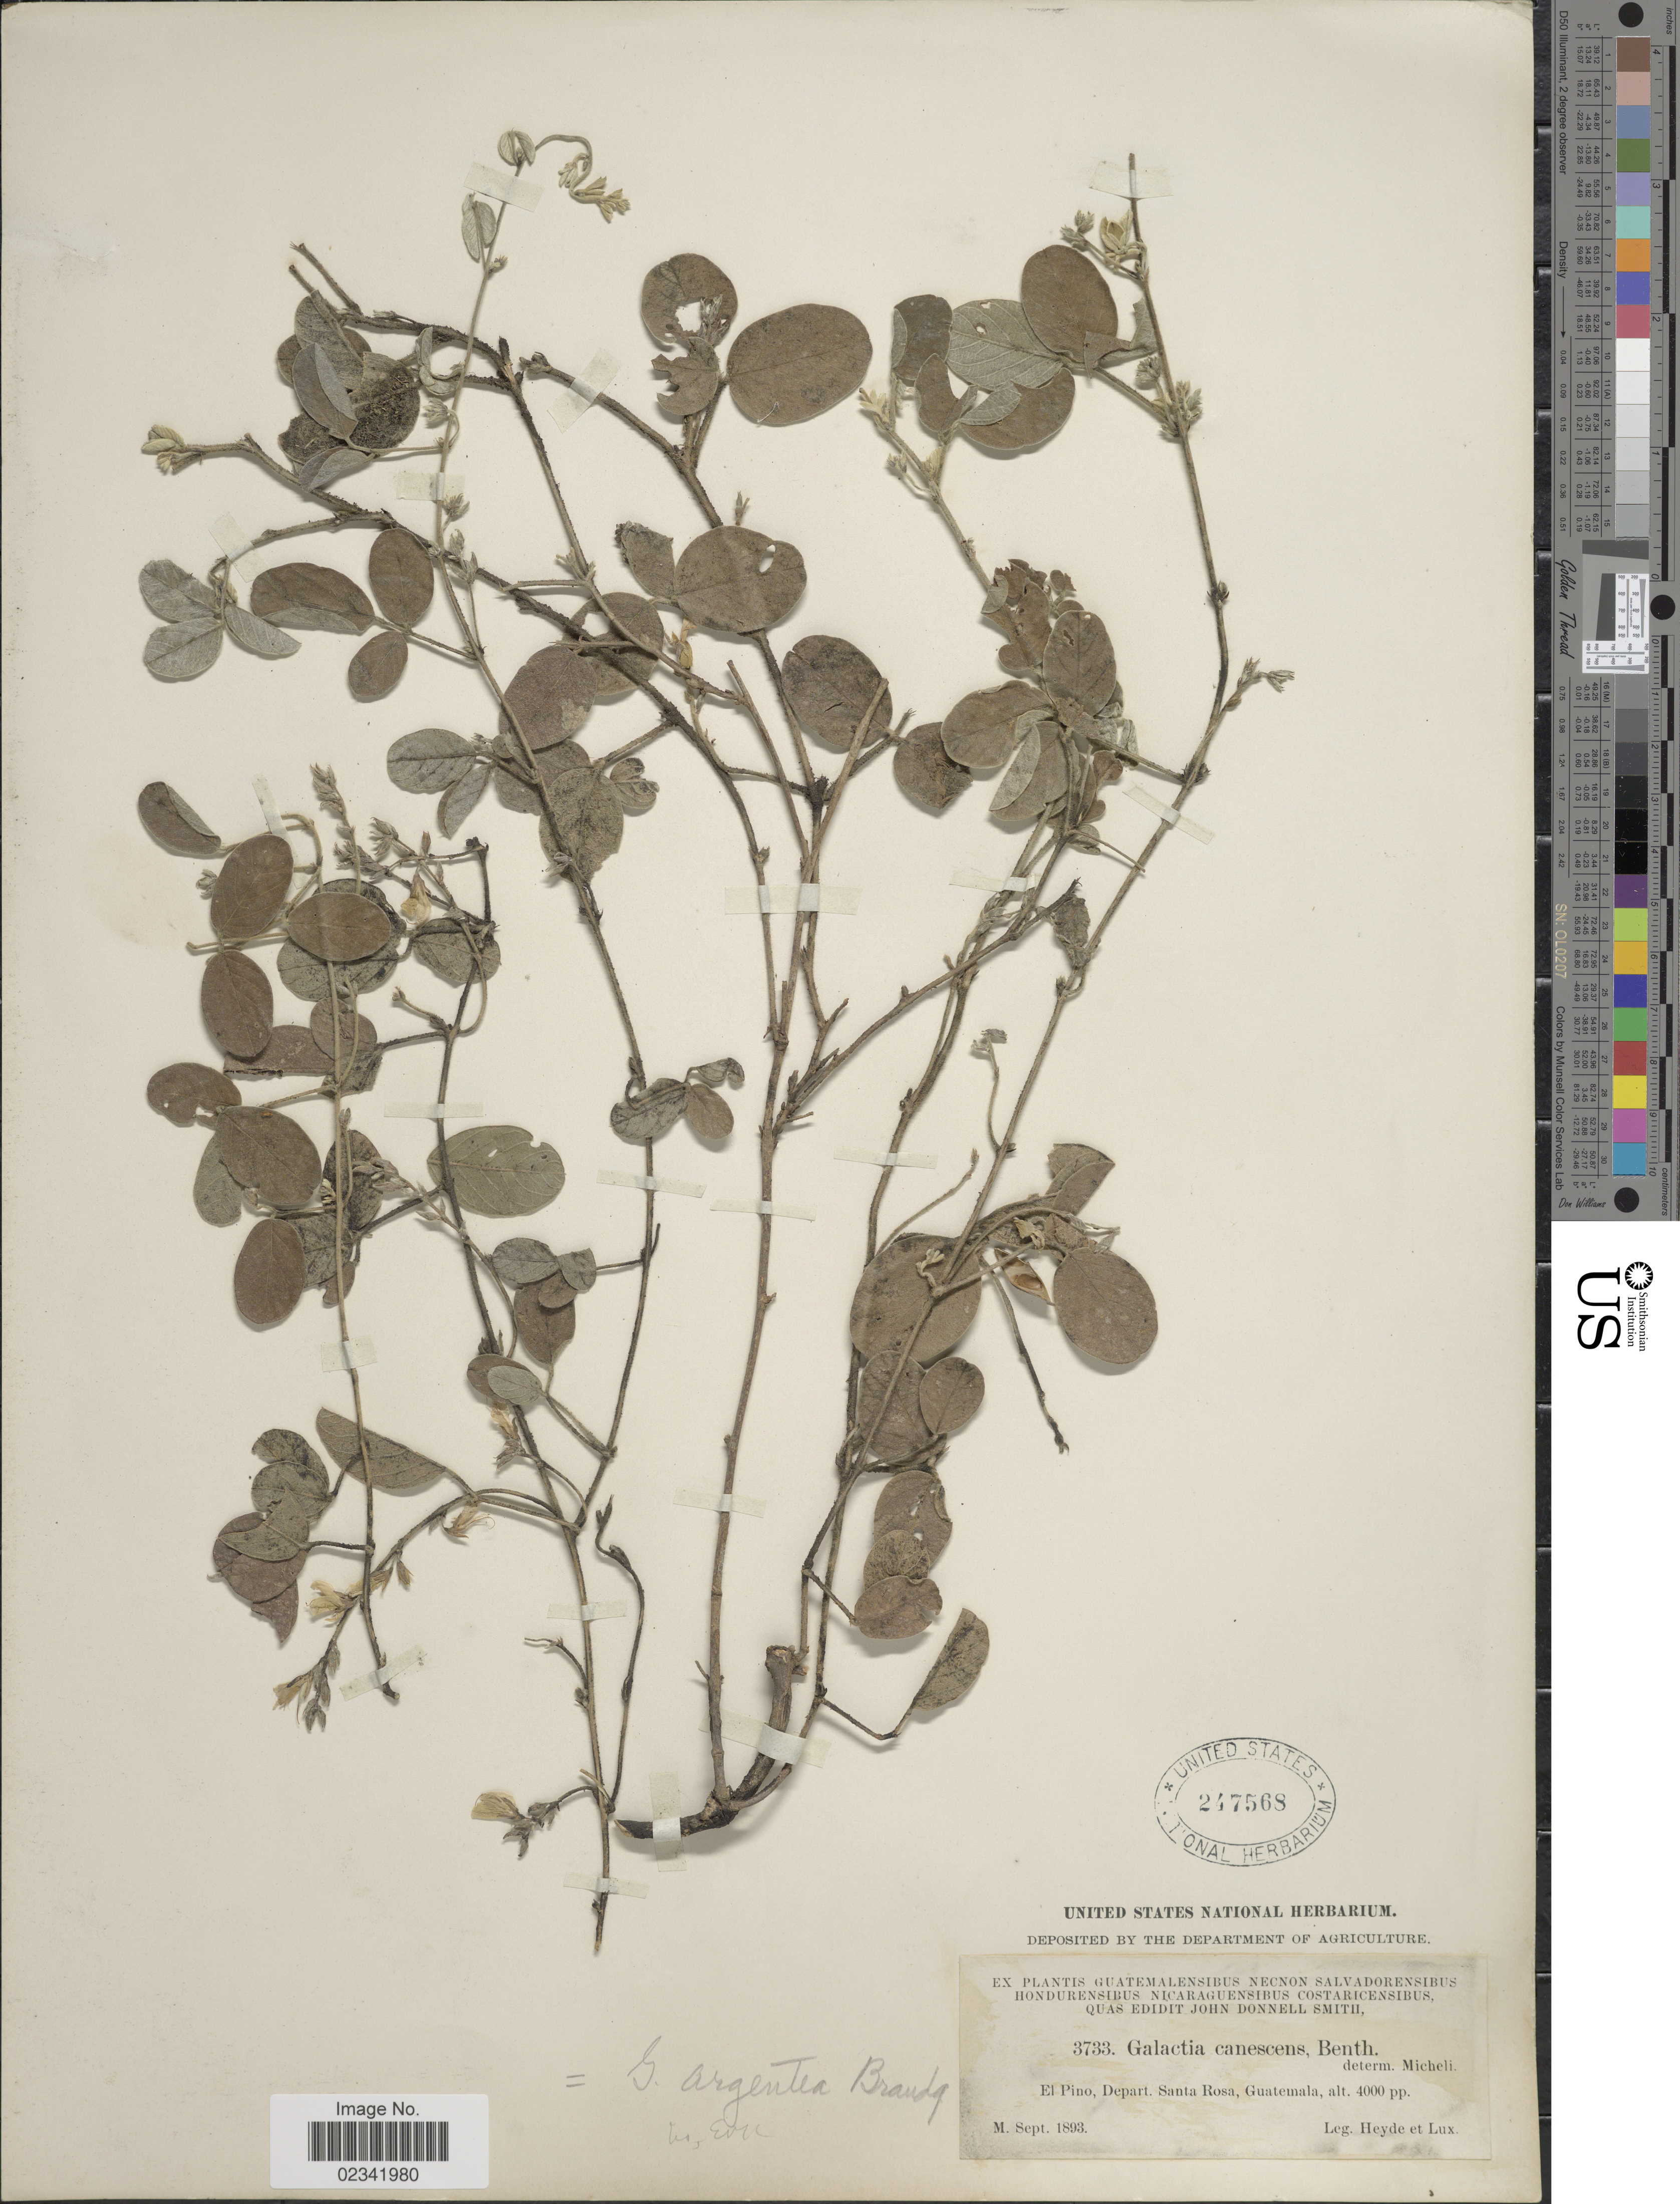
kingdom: Plantae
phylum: Tracheophyta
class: Magnoliopsida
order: Fabales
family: Fabaceae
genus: Galactia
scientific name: Galactia argentea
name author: Brandegee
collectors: Heyde & Lux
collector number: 3733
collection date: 1893-09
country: Guatemala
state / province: Santa Rosa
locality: El Pino, Depart. Santa Rosa, Guatemala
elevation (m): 1219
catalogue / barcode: US 247568